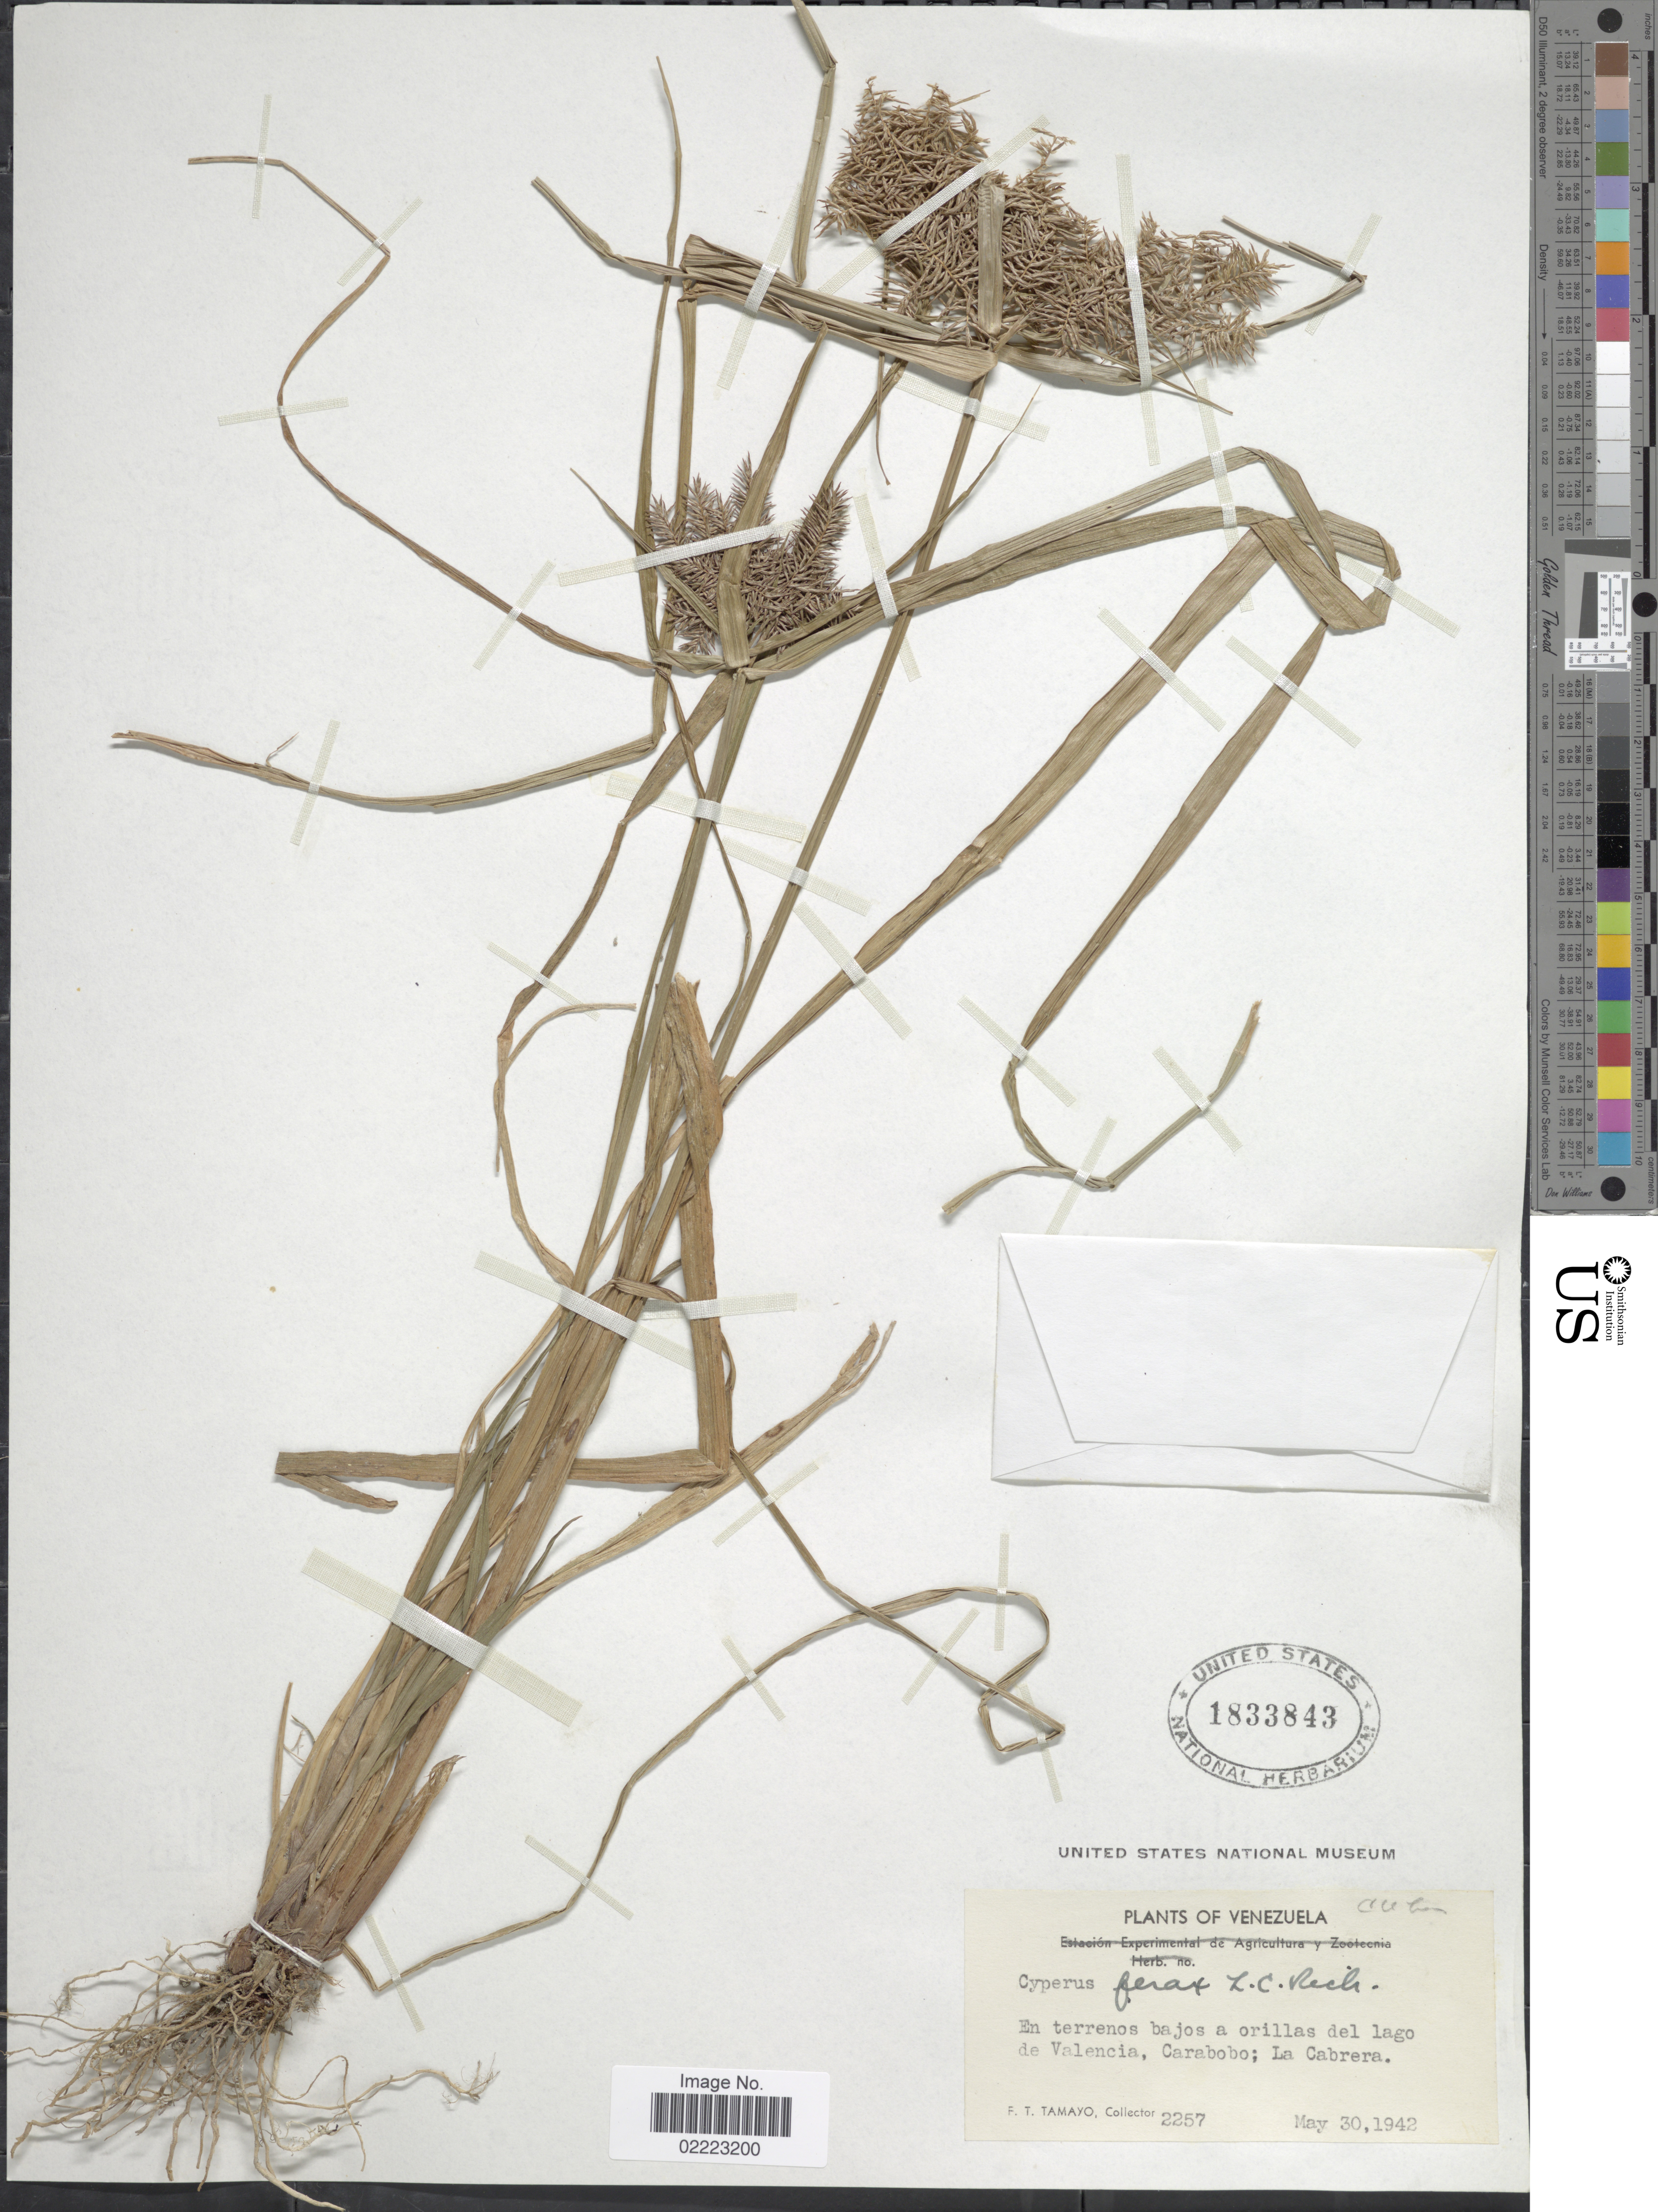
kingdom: Plantae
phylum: Tracheophyta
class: Liliopsida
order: Poales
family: Cyperaceae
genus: Cyperus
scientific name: Cyperus odoratus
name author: L.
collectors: F. Tamayo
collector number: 2257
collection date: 1942-05-30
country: Venezuela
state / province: Carabobo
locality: En terrenos bajos a orillas del lago de Valencia, La Cabrera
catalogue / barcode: US 1833843